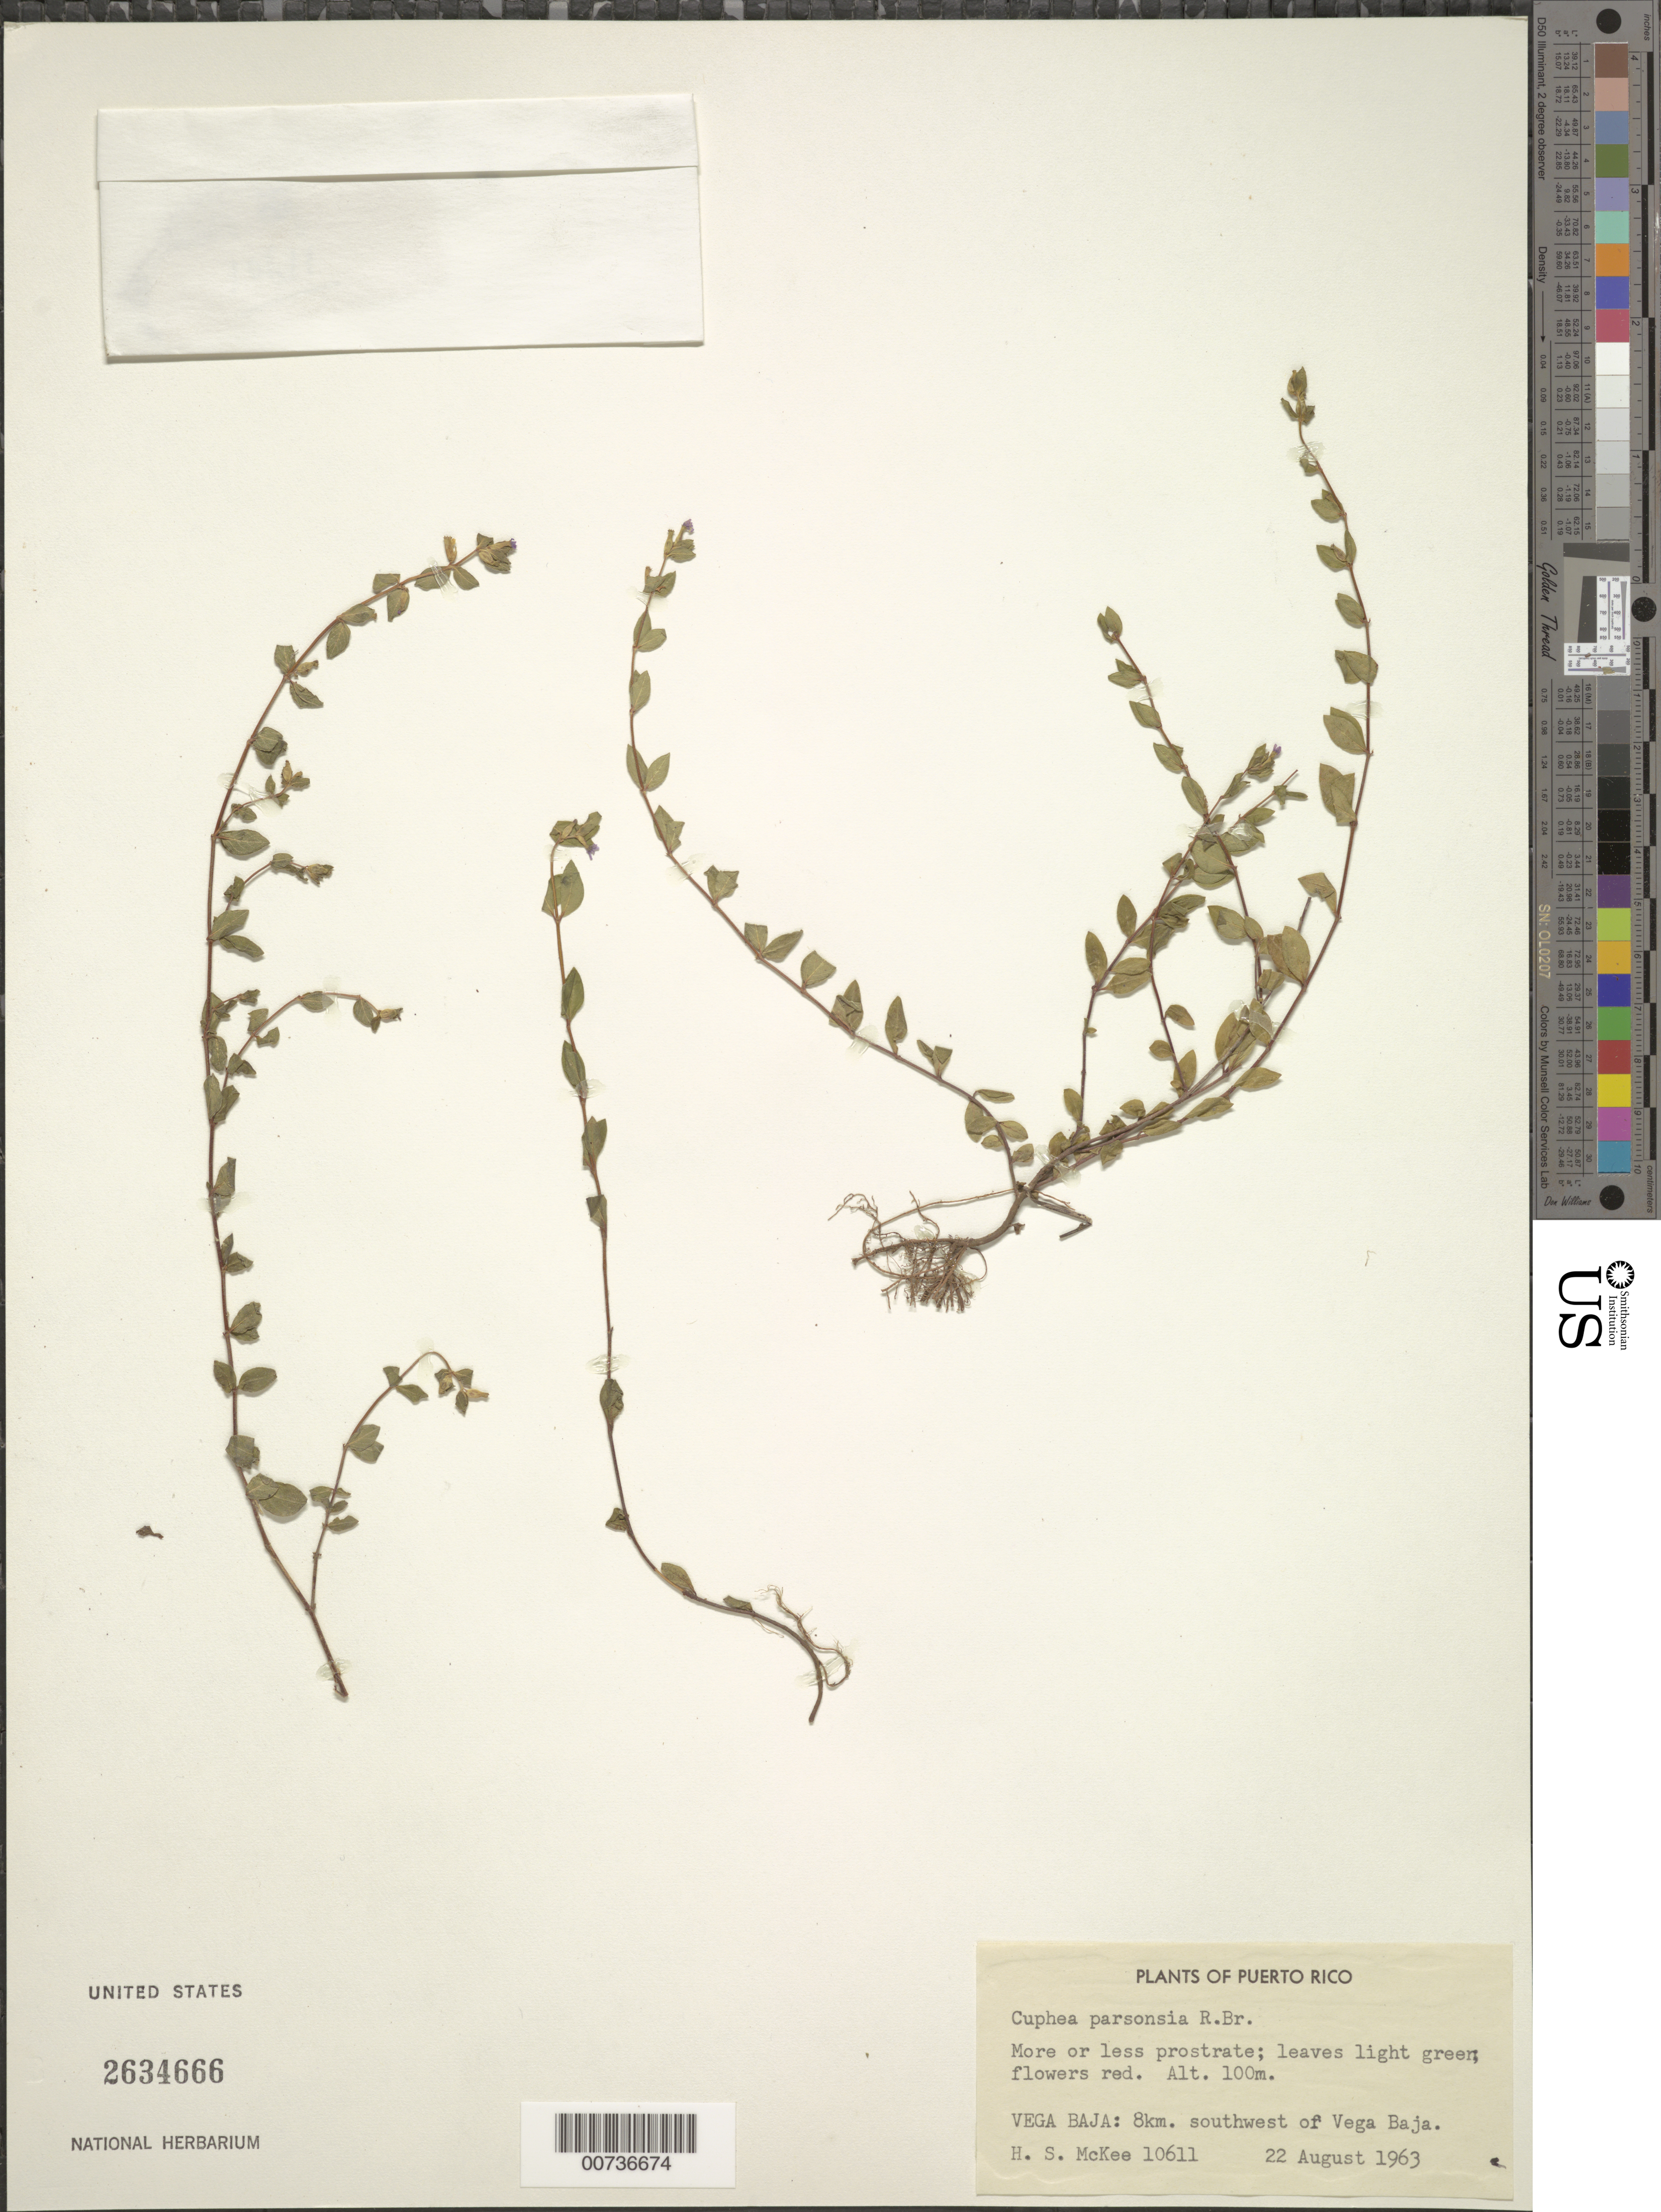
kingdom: Plantae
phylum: Tracheophyta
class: Magnoliopsida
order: Myrtales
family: Lythraceae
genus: Cuphea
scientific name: Cuphea parsonsia var. parsonsia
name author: (L.) R. Br. ex Steud.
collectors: H. S. McKee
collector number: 10611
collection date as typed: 22 Aug 1963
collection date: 1963-08-22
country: Puerto Rico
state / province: Vega Baja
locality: Vega Baja: 8 km southwest of Vega Baja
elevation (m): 100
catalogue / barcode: US 2634666